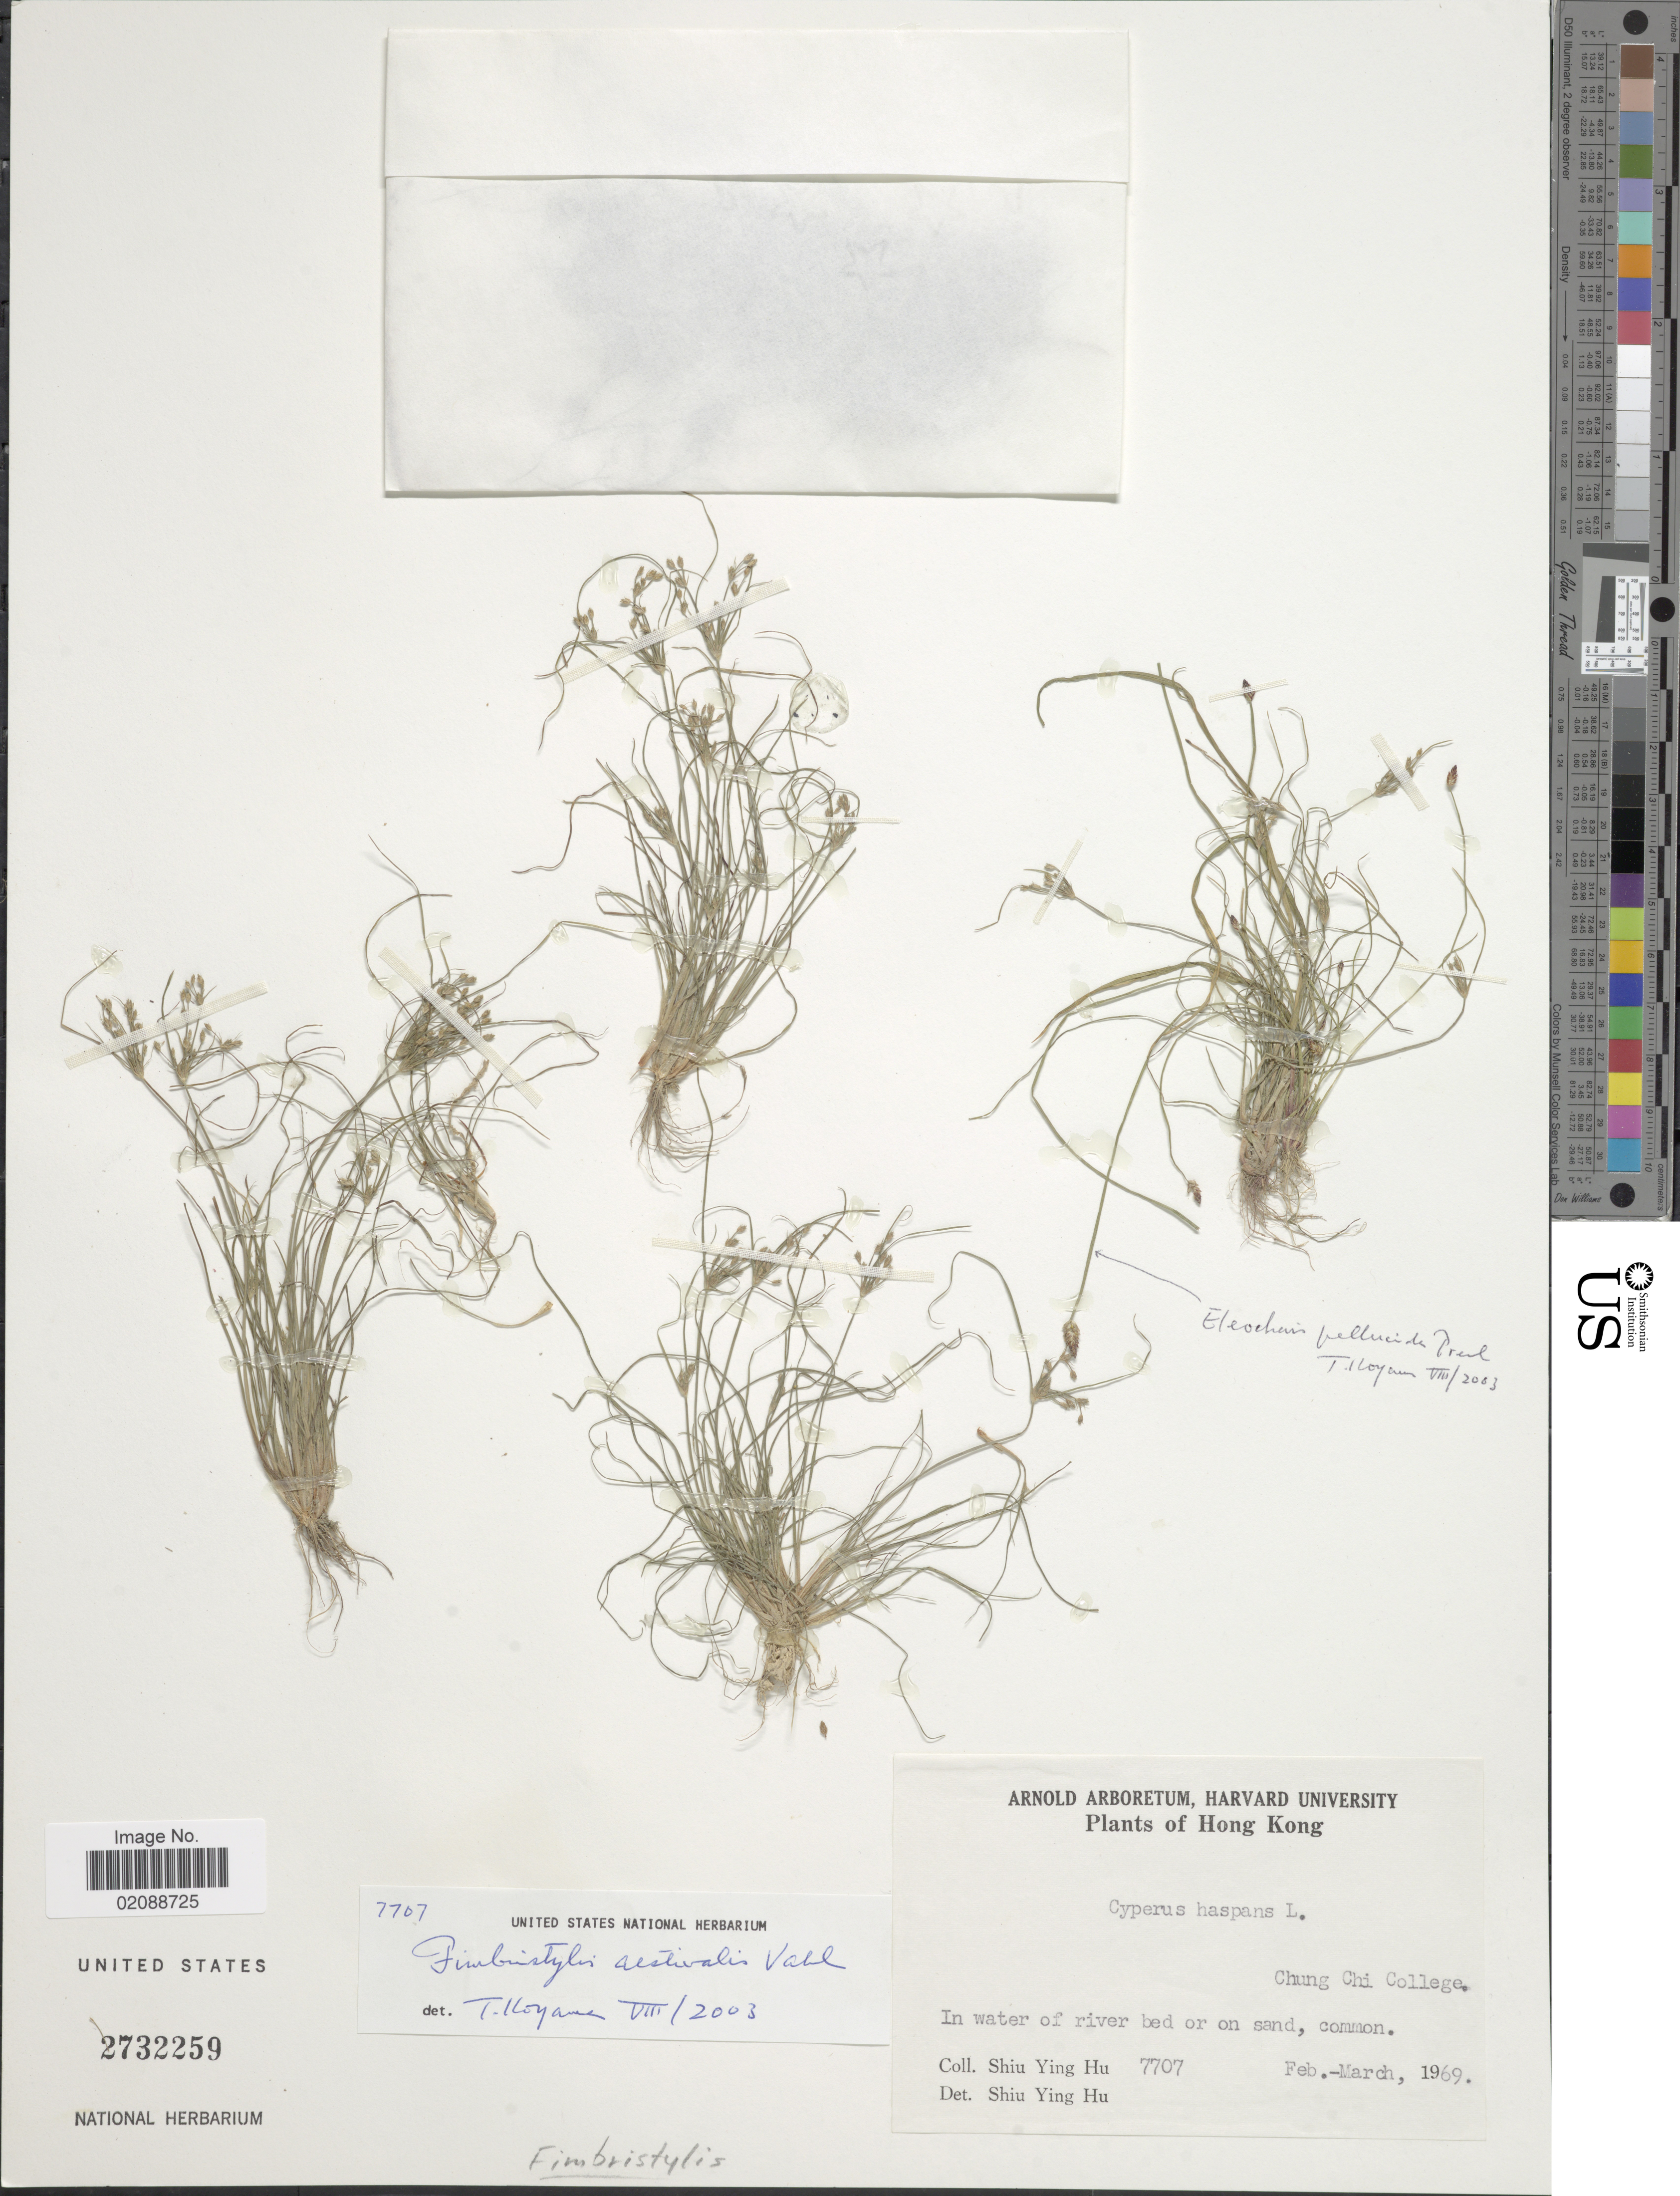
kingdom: Plantae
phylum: Tracheophyta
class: Liliopsida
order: Poales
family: Cyperaceae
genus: Fimbristylis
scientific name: Fimbristylis aestivalis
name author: (Retz.) Vahl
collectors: S. Y. Hu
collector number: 7707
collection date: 1969-02/1969-03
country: China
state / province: Hong Kong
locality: Chung Chi College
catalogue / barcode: US 2732259